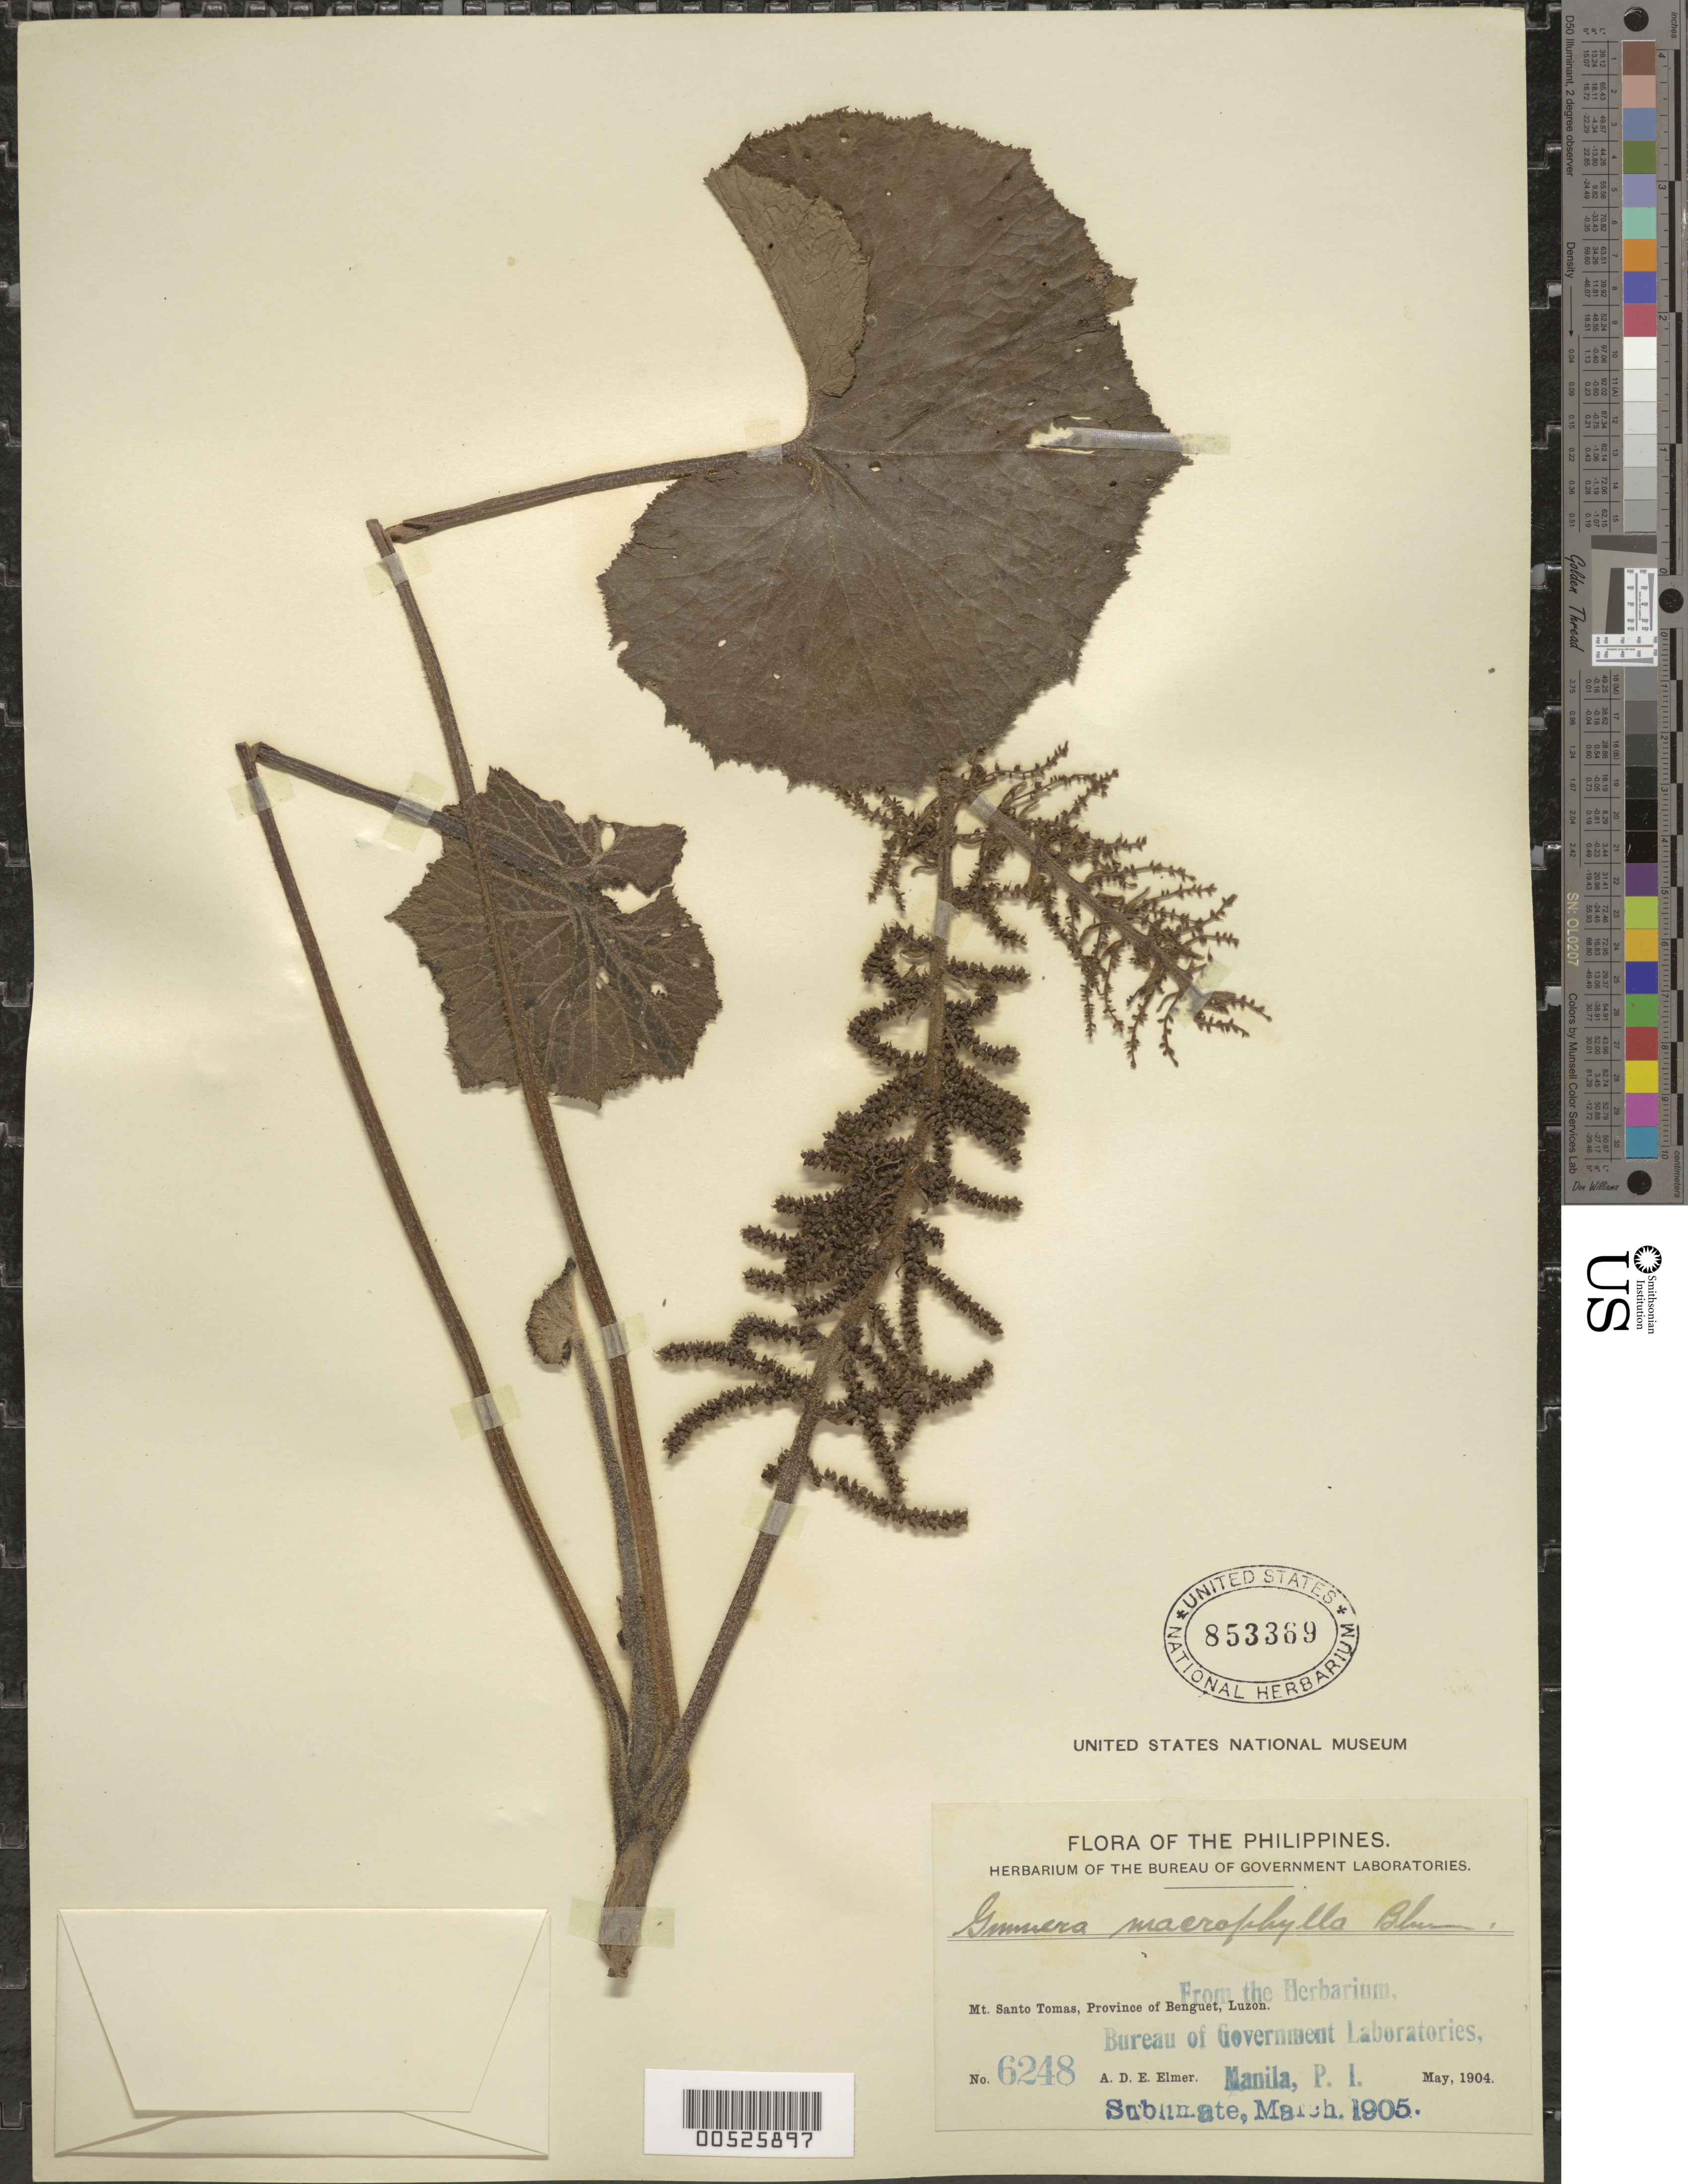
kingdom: Plantae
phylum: Tracheophyta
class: Magnoliopsida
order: Gunnerales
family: Gunneraceae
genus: Gunnera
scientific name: Gunnera macrophylla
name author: Blume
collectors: A. D. E. Elmer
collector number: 6248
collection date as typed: May 1904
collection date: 1904-05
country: Philippines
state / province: Cordillera (Administrative Region)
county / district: Benguet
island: Luzon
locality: Mt. Santo Tomas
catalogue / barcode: US 853369